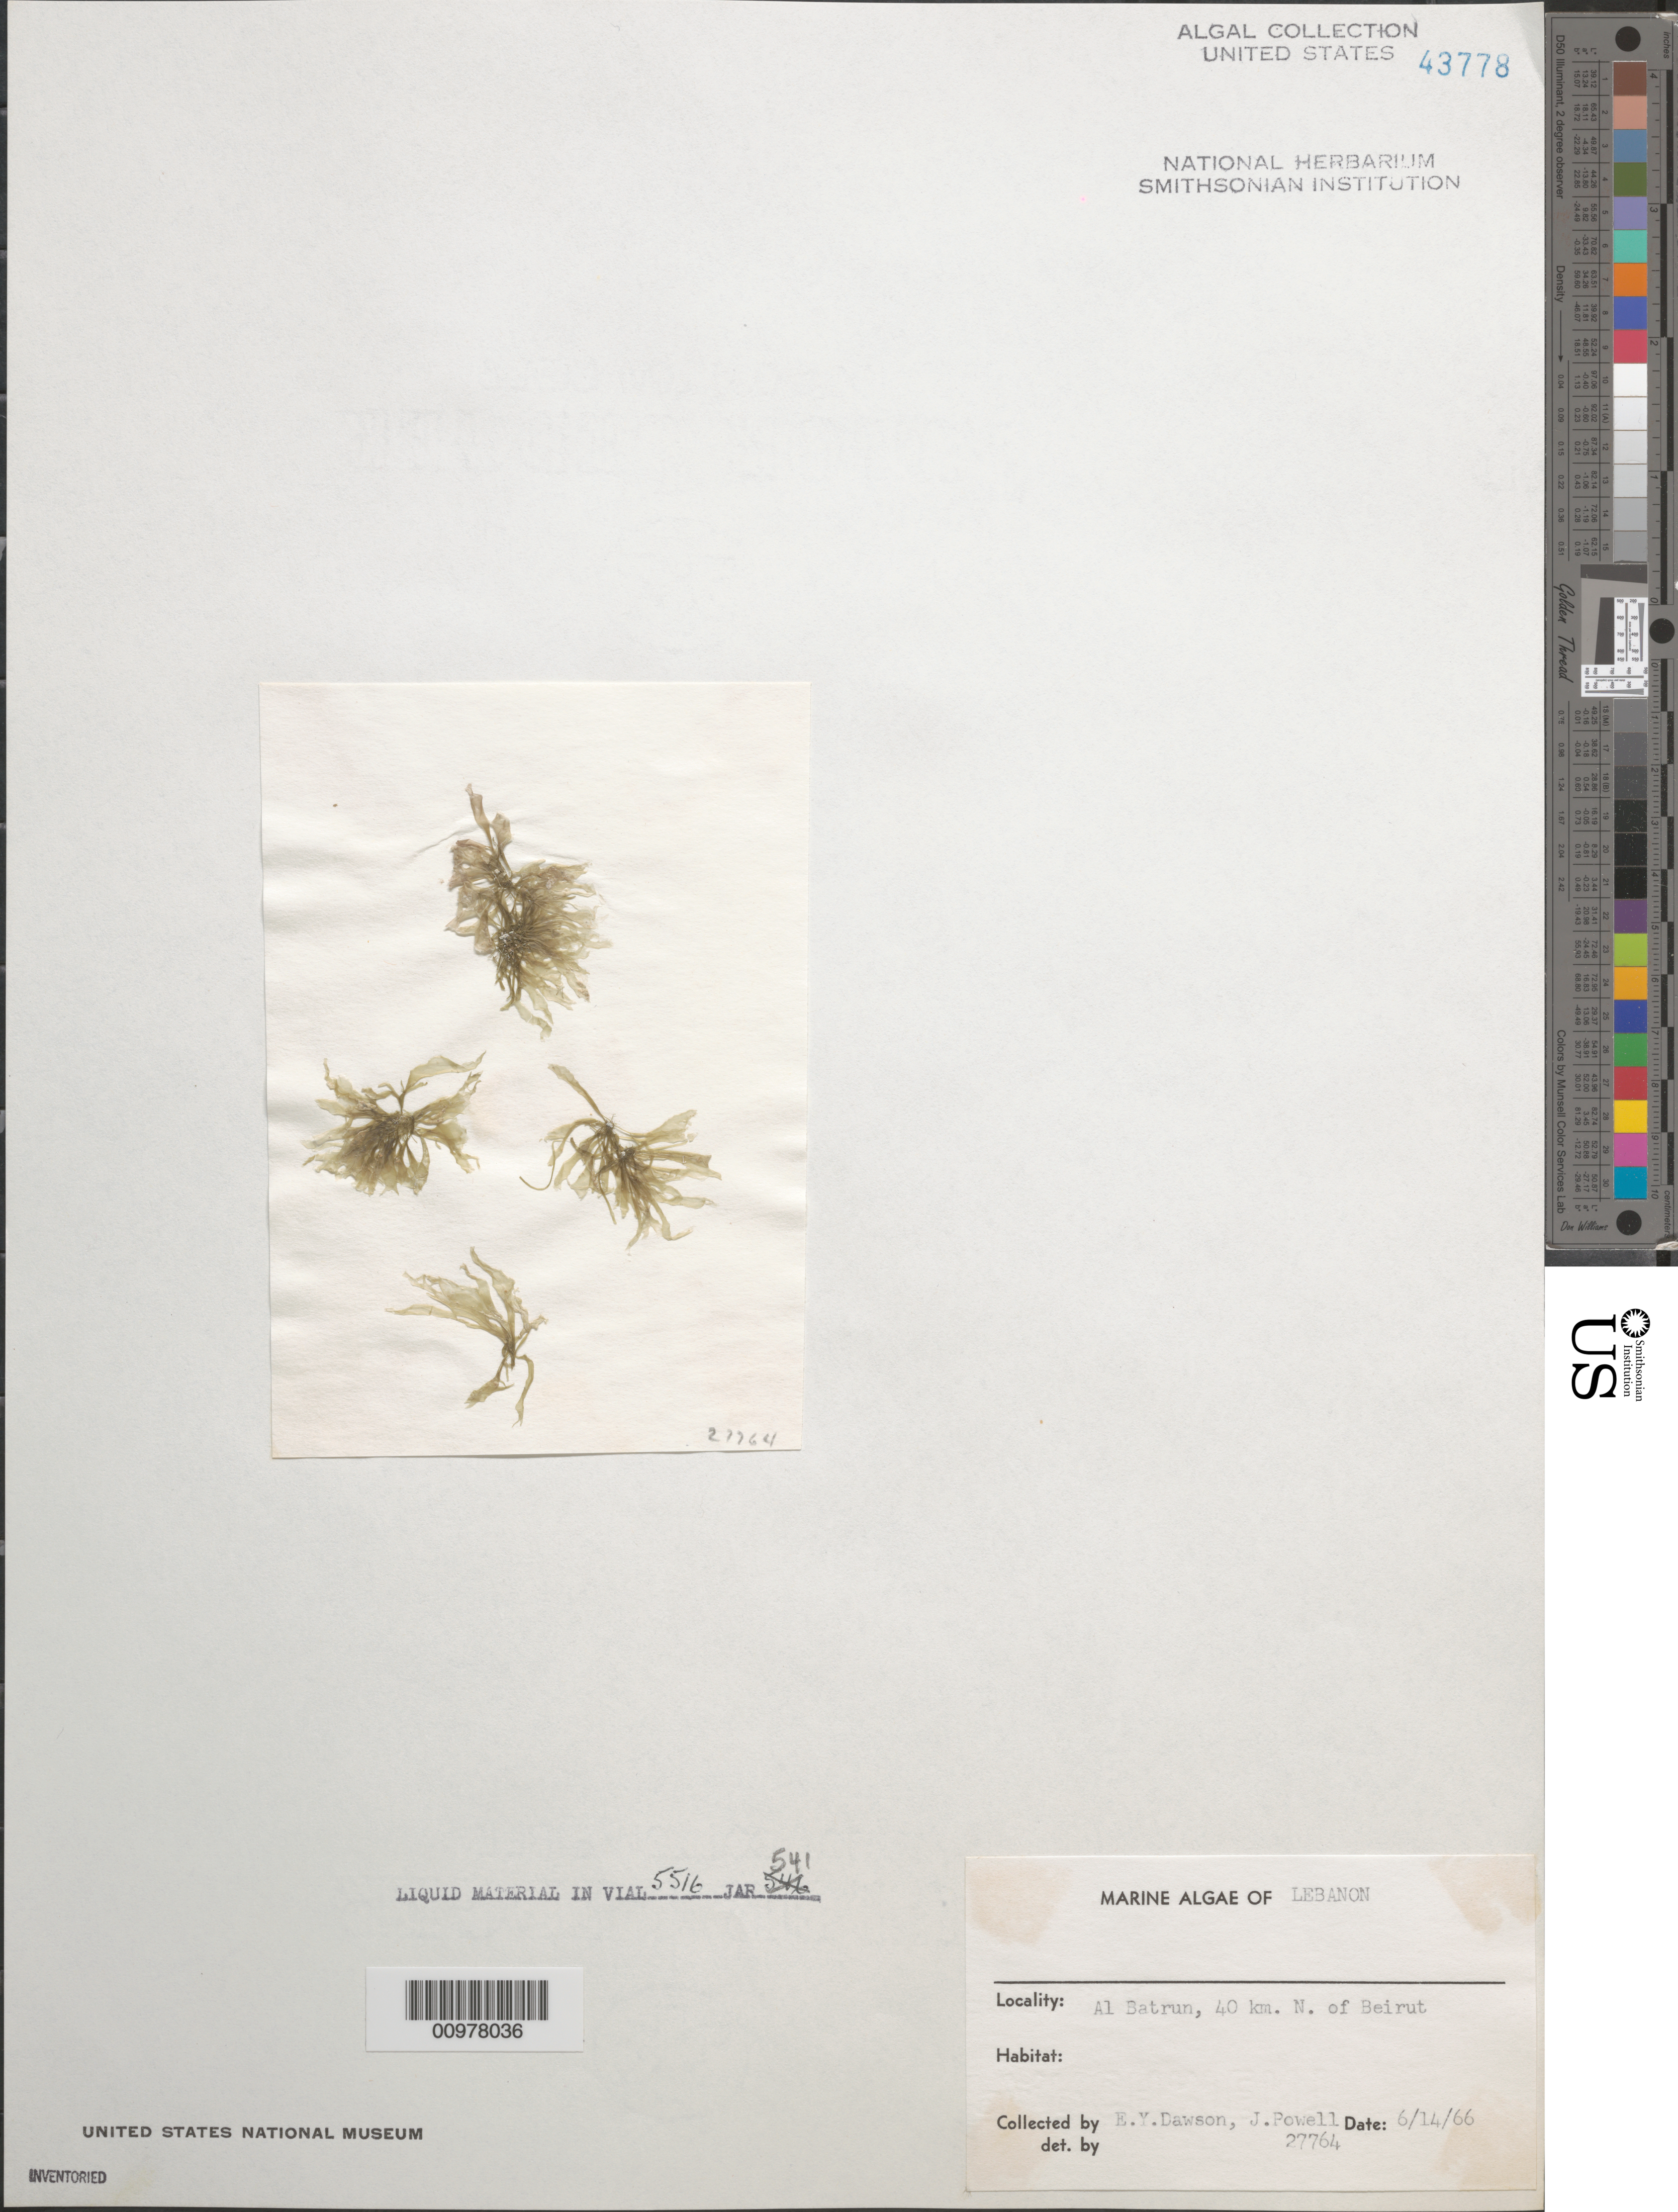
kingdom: Plantae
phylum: Chlorophyta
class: Ulvophyceae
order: Ulvales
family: Ulvaceae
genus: Ulva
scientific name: Ulva sp.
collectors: E. Y. Dawson & J. Powell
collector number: EYD 27764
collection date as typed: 14 Jun 1966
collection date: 1966-06-14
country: Lebanon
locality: Al Batrun, 40 km north of Beirut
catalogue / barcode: US 43778